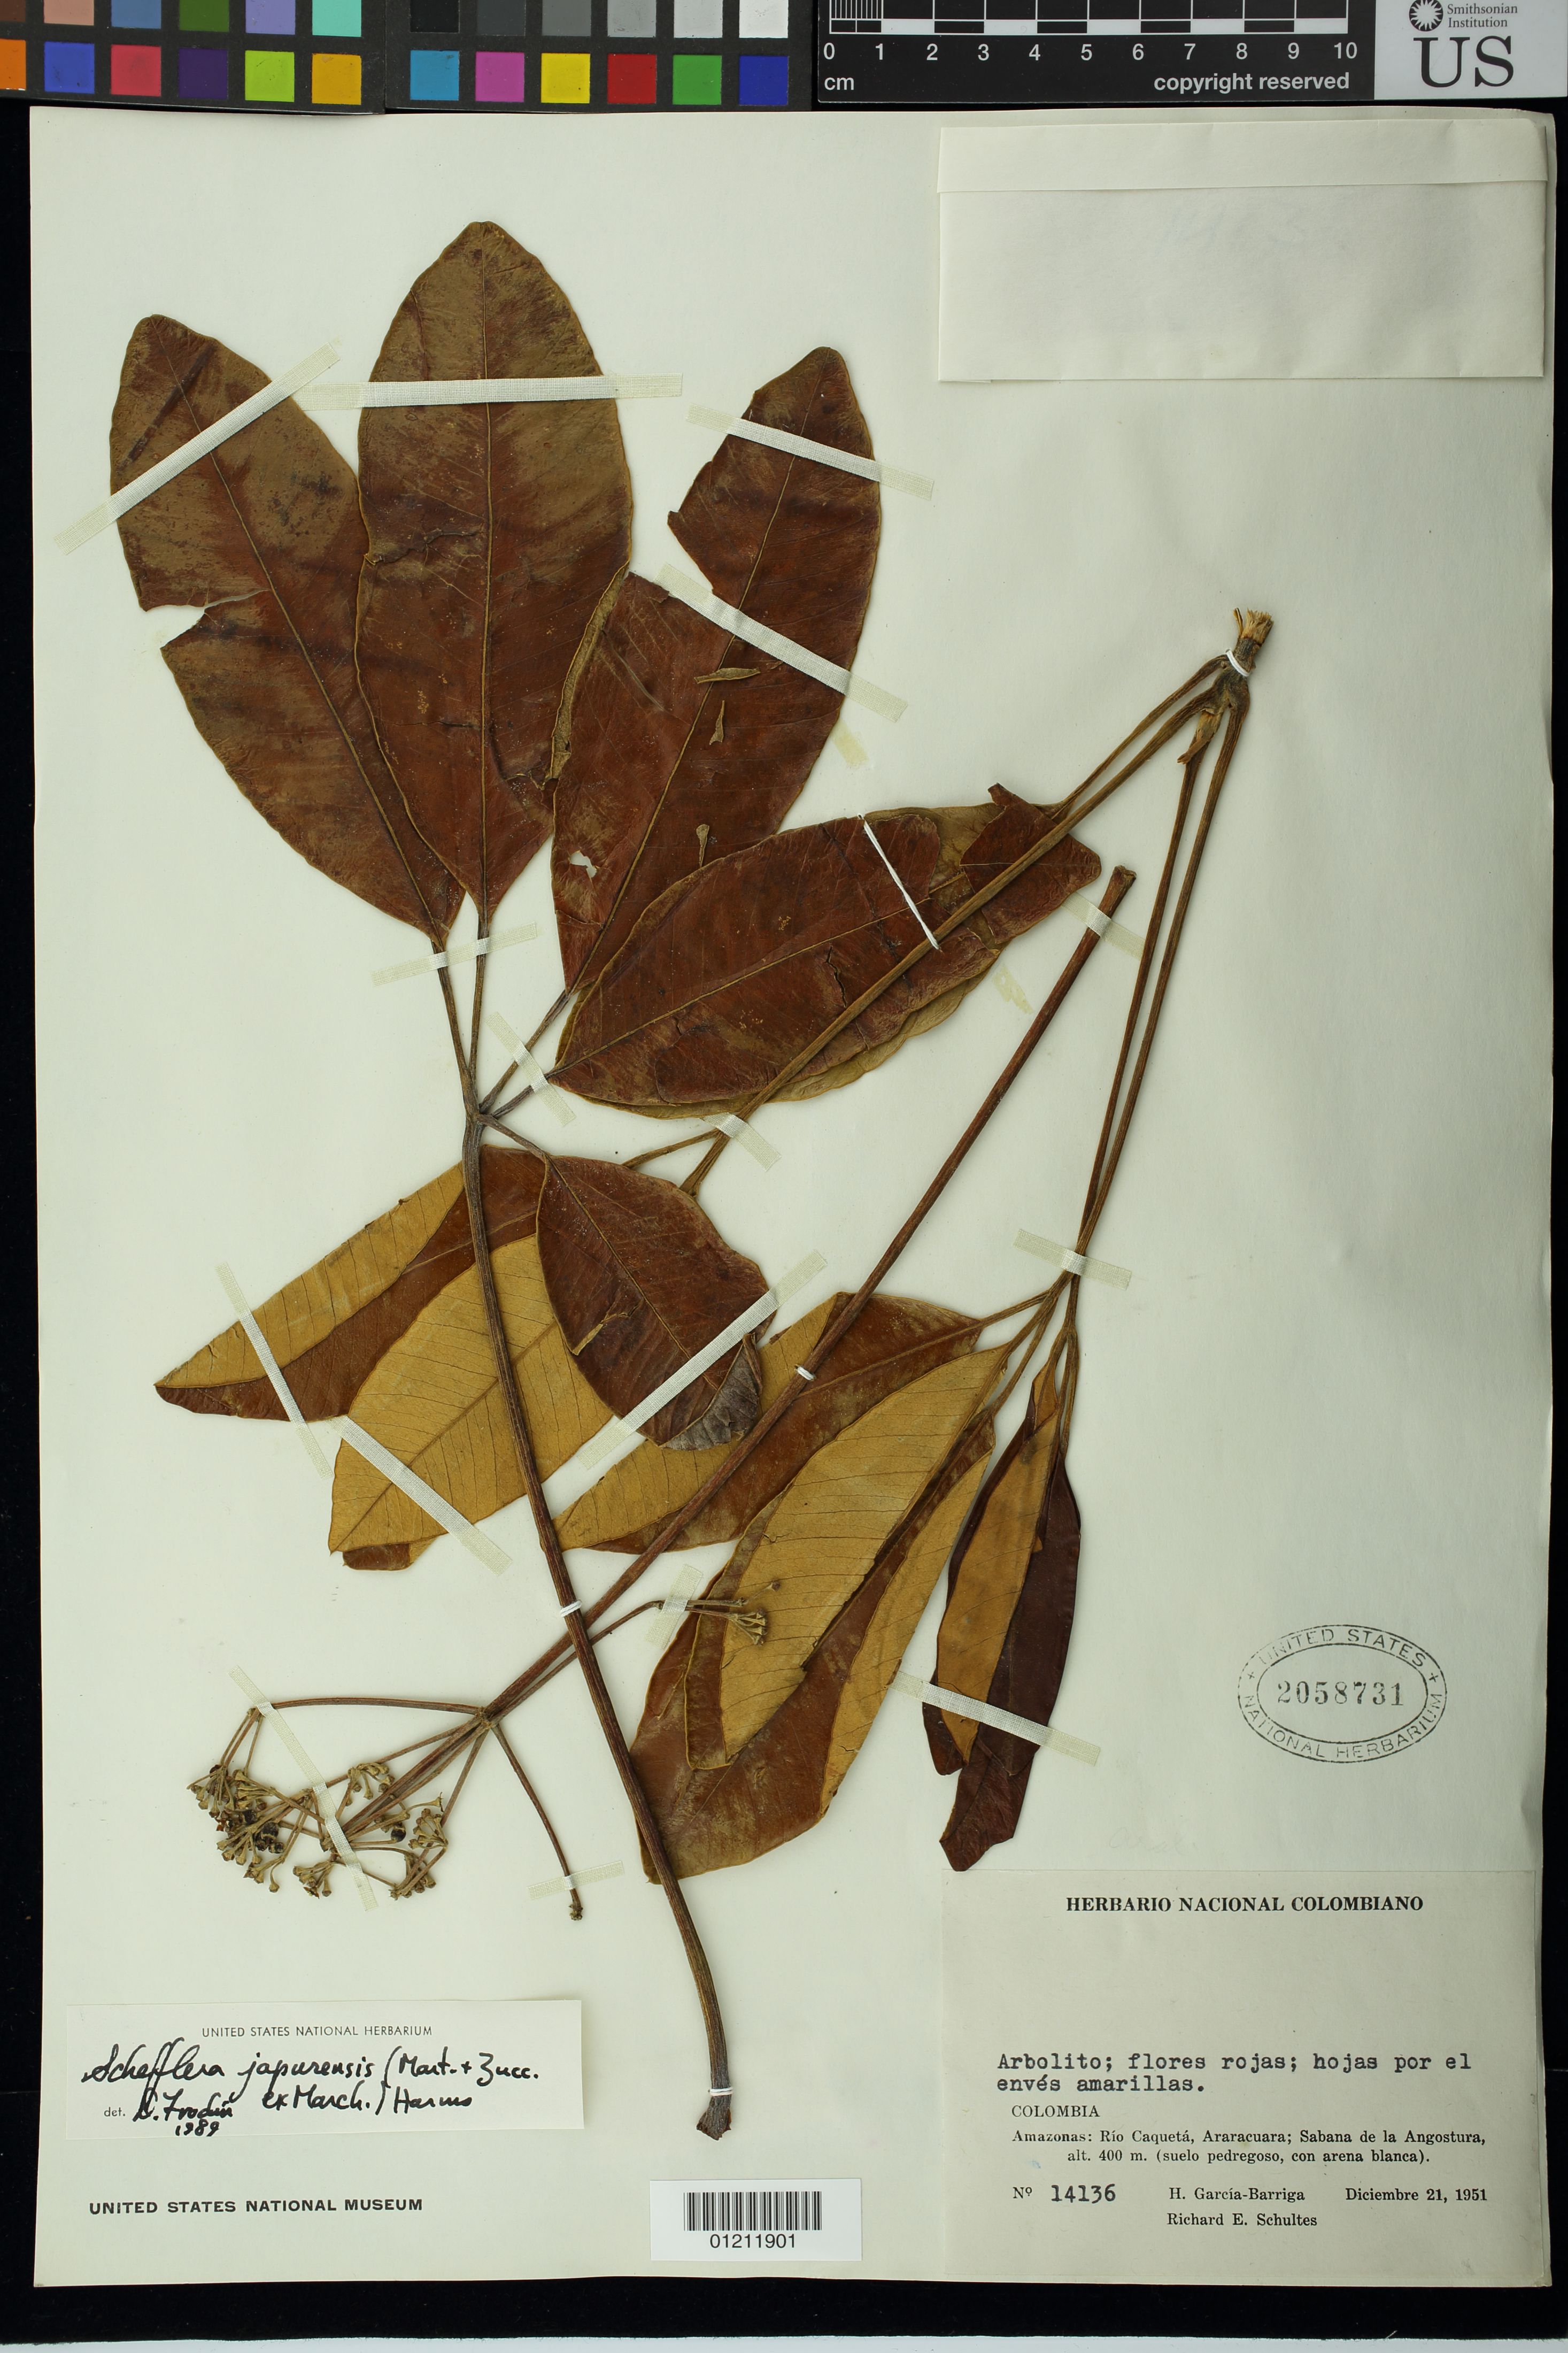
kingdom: Plantae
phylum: Tracheophyta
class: Magnoliopsida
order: Apiales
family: Araliaceae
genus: Schefflera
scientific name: Schefflera japurensis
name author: (Mart. & Zucc. ex Marchal) Harms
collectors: H. García Barriga & R. E. Schultes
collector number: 14136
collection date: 1951-12-21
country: Colombia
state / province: Amazônas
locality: Río Caquetá, Araracuara; Sabana de la Angostura (suelo pedregoso, con arena blanca).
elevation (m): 400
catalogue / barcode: US 2058731